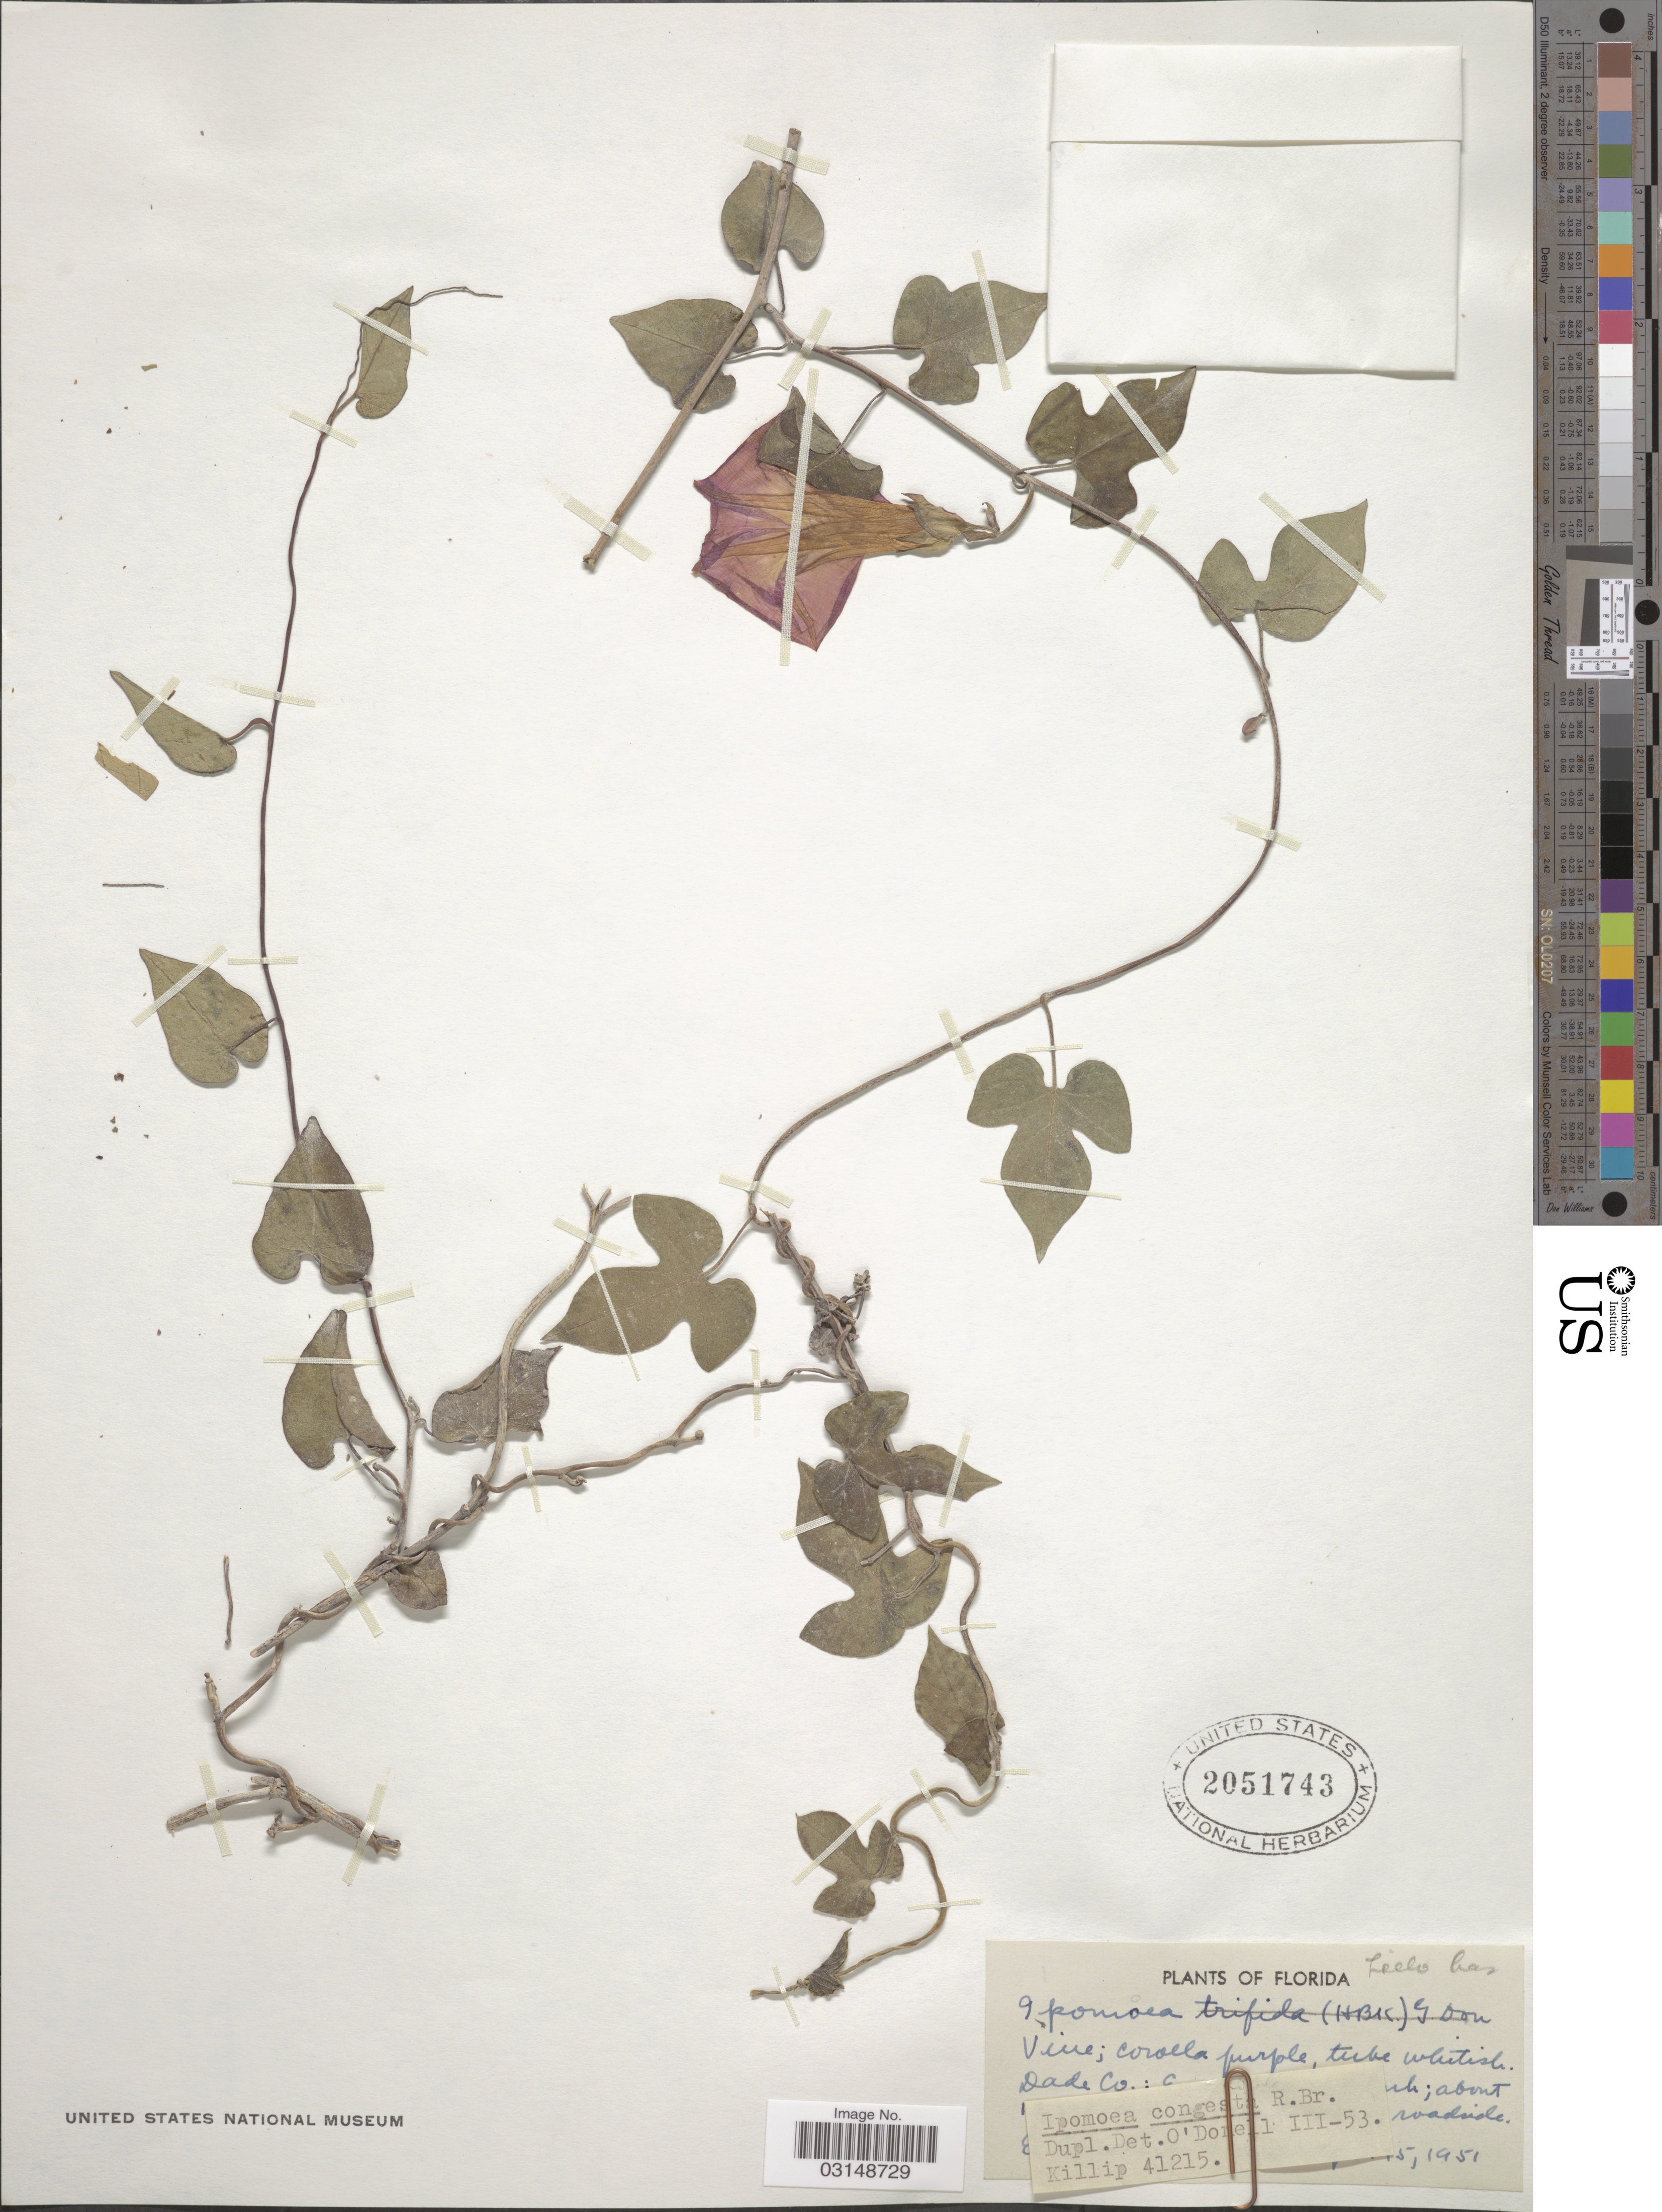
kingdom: Plantae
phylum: Tracheophyta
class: Magnoliopsida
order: Solanales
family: Convolvulaceae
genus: Ipomoea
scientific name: Ipomoea indica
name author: (Burm.) Merr.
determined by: Strong, Mark T., (BOT), Smithsonian Institution - National Museum of Natural History (UNITED STATES)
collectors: E. P. Killip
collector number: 41215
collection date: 1951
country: United States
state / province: Florida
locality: Dade Co.: [illegible text]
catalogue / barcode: US 2051743